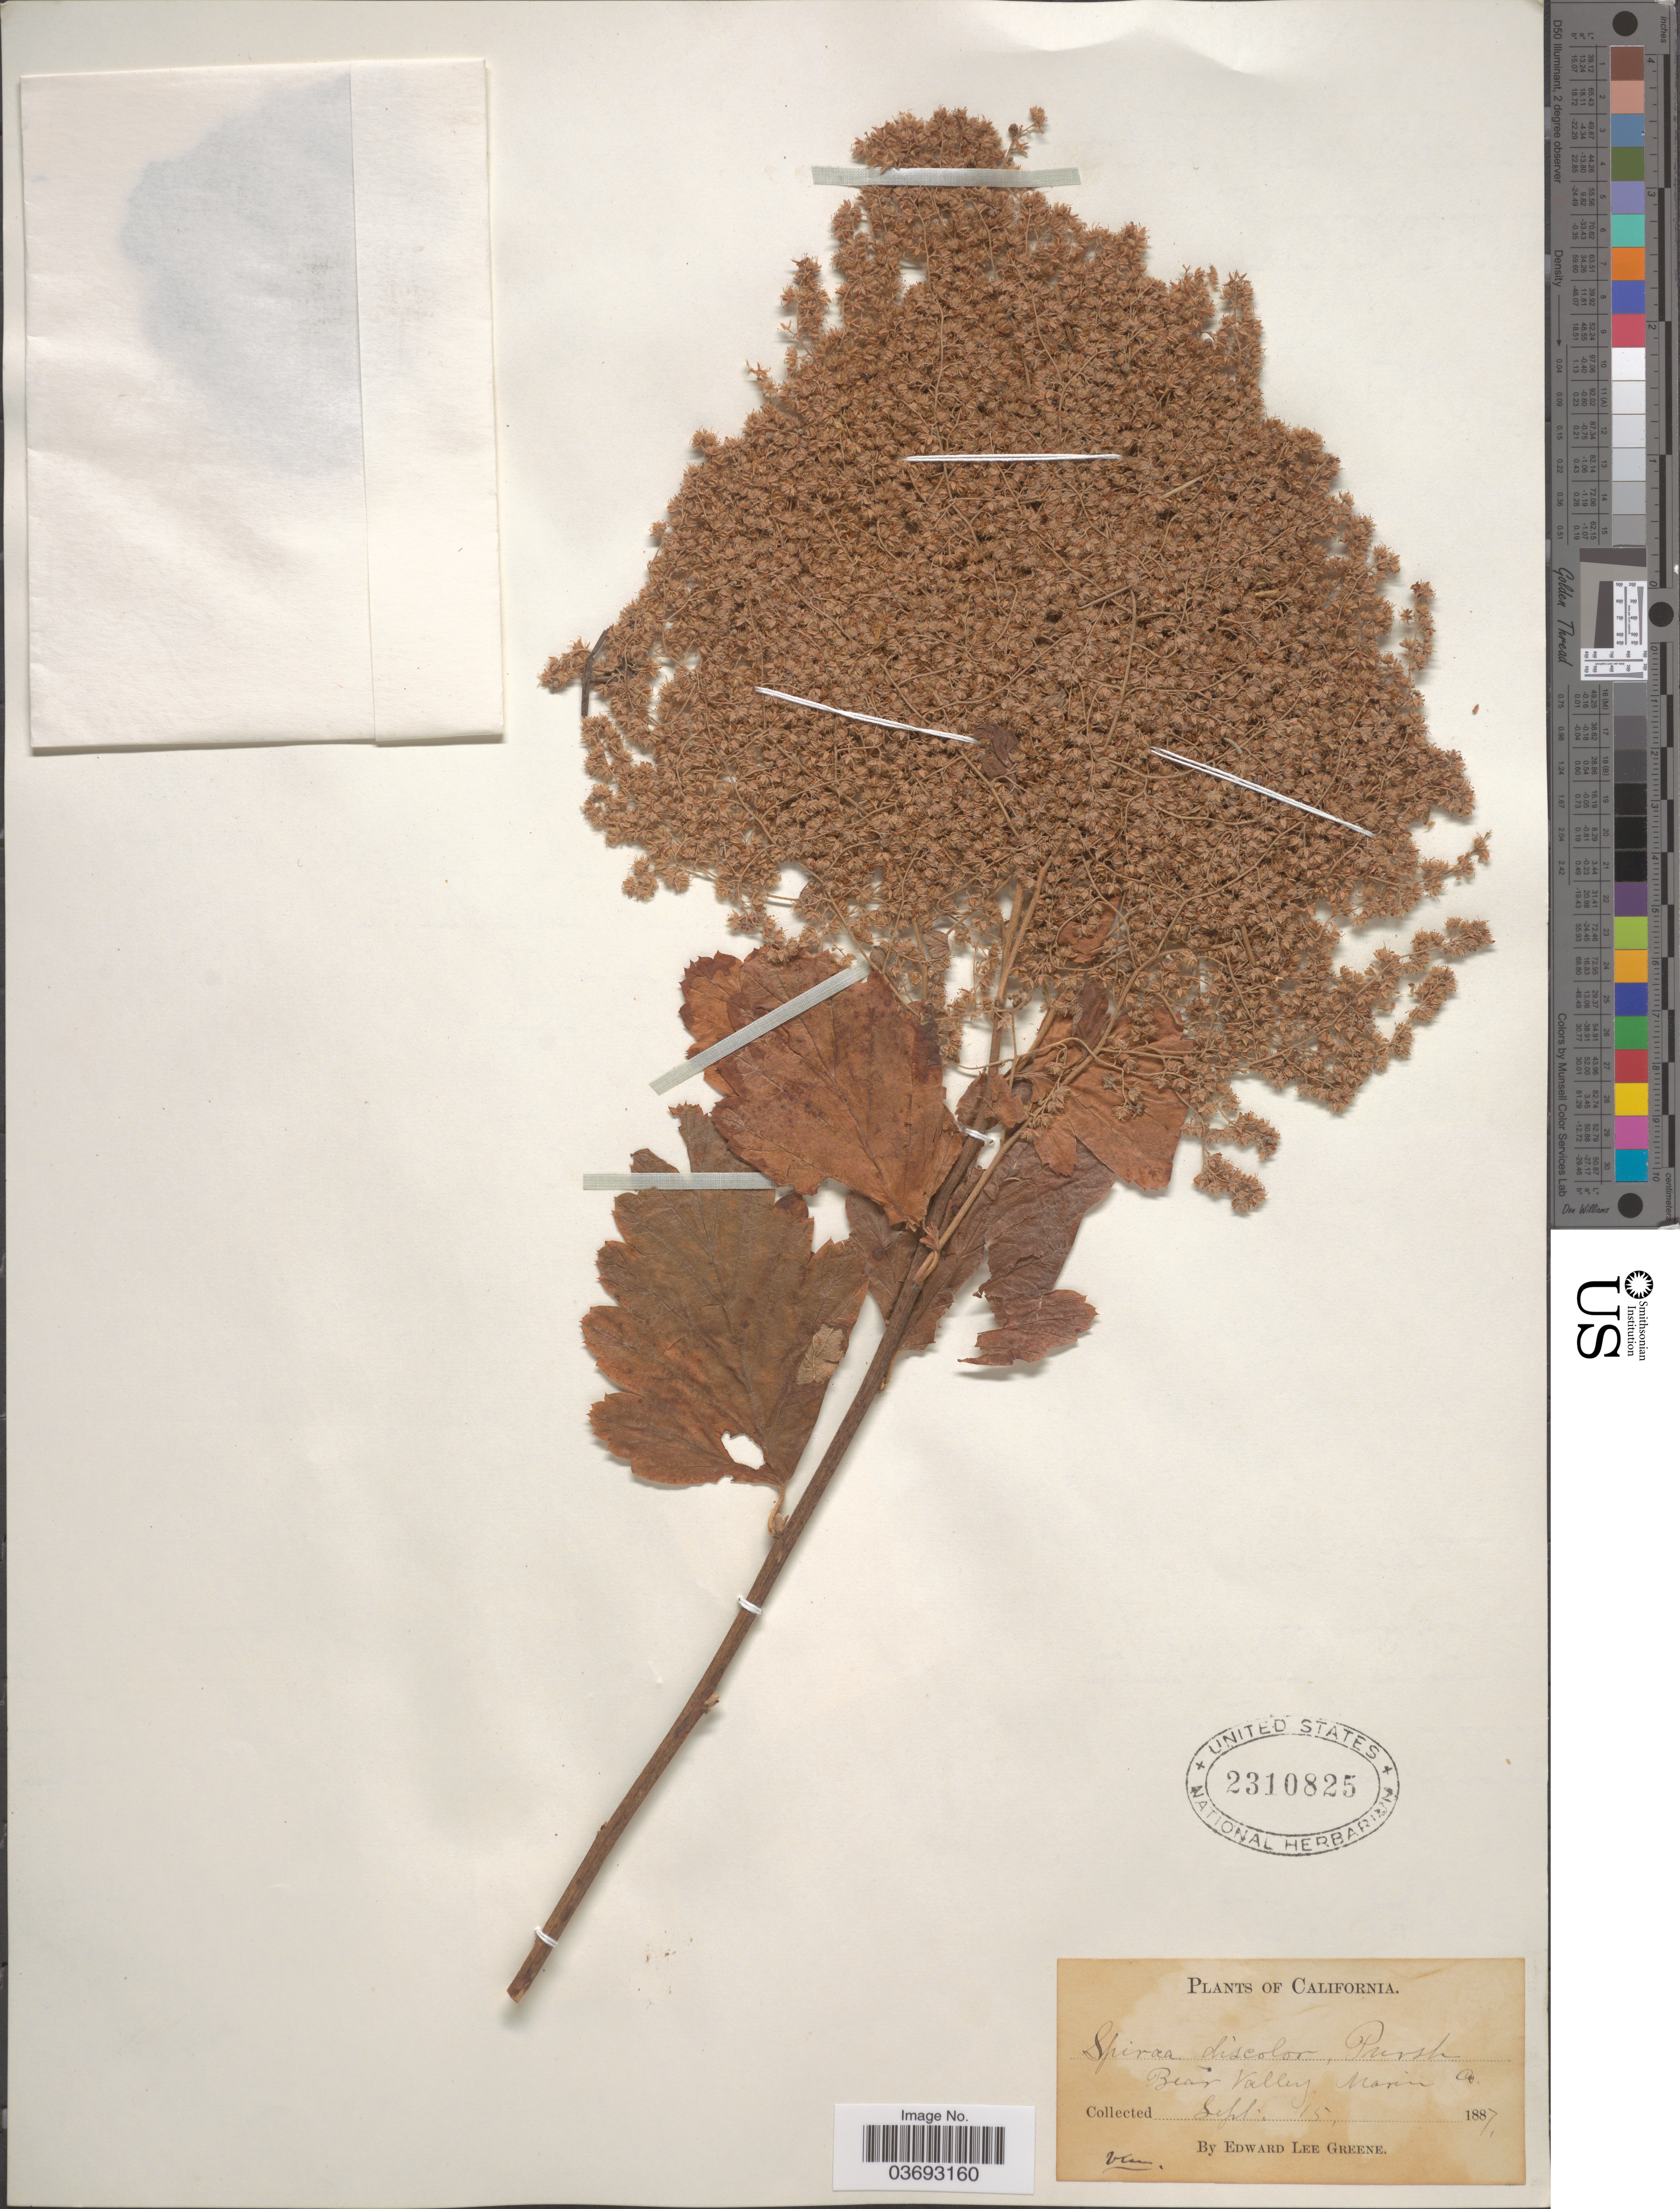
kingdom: Plantae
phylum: Tracheophyta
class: Magnoliopsida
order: Rosales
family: Rosaceae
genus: Spiraea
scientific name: Spiraea sp.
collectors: E. L. Greene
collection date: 1887-09-15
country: United States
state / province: California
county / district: Marin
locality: Bear Valley, Marin Co.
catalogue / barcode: US 2310825